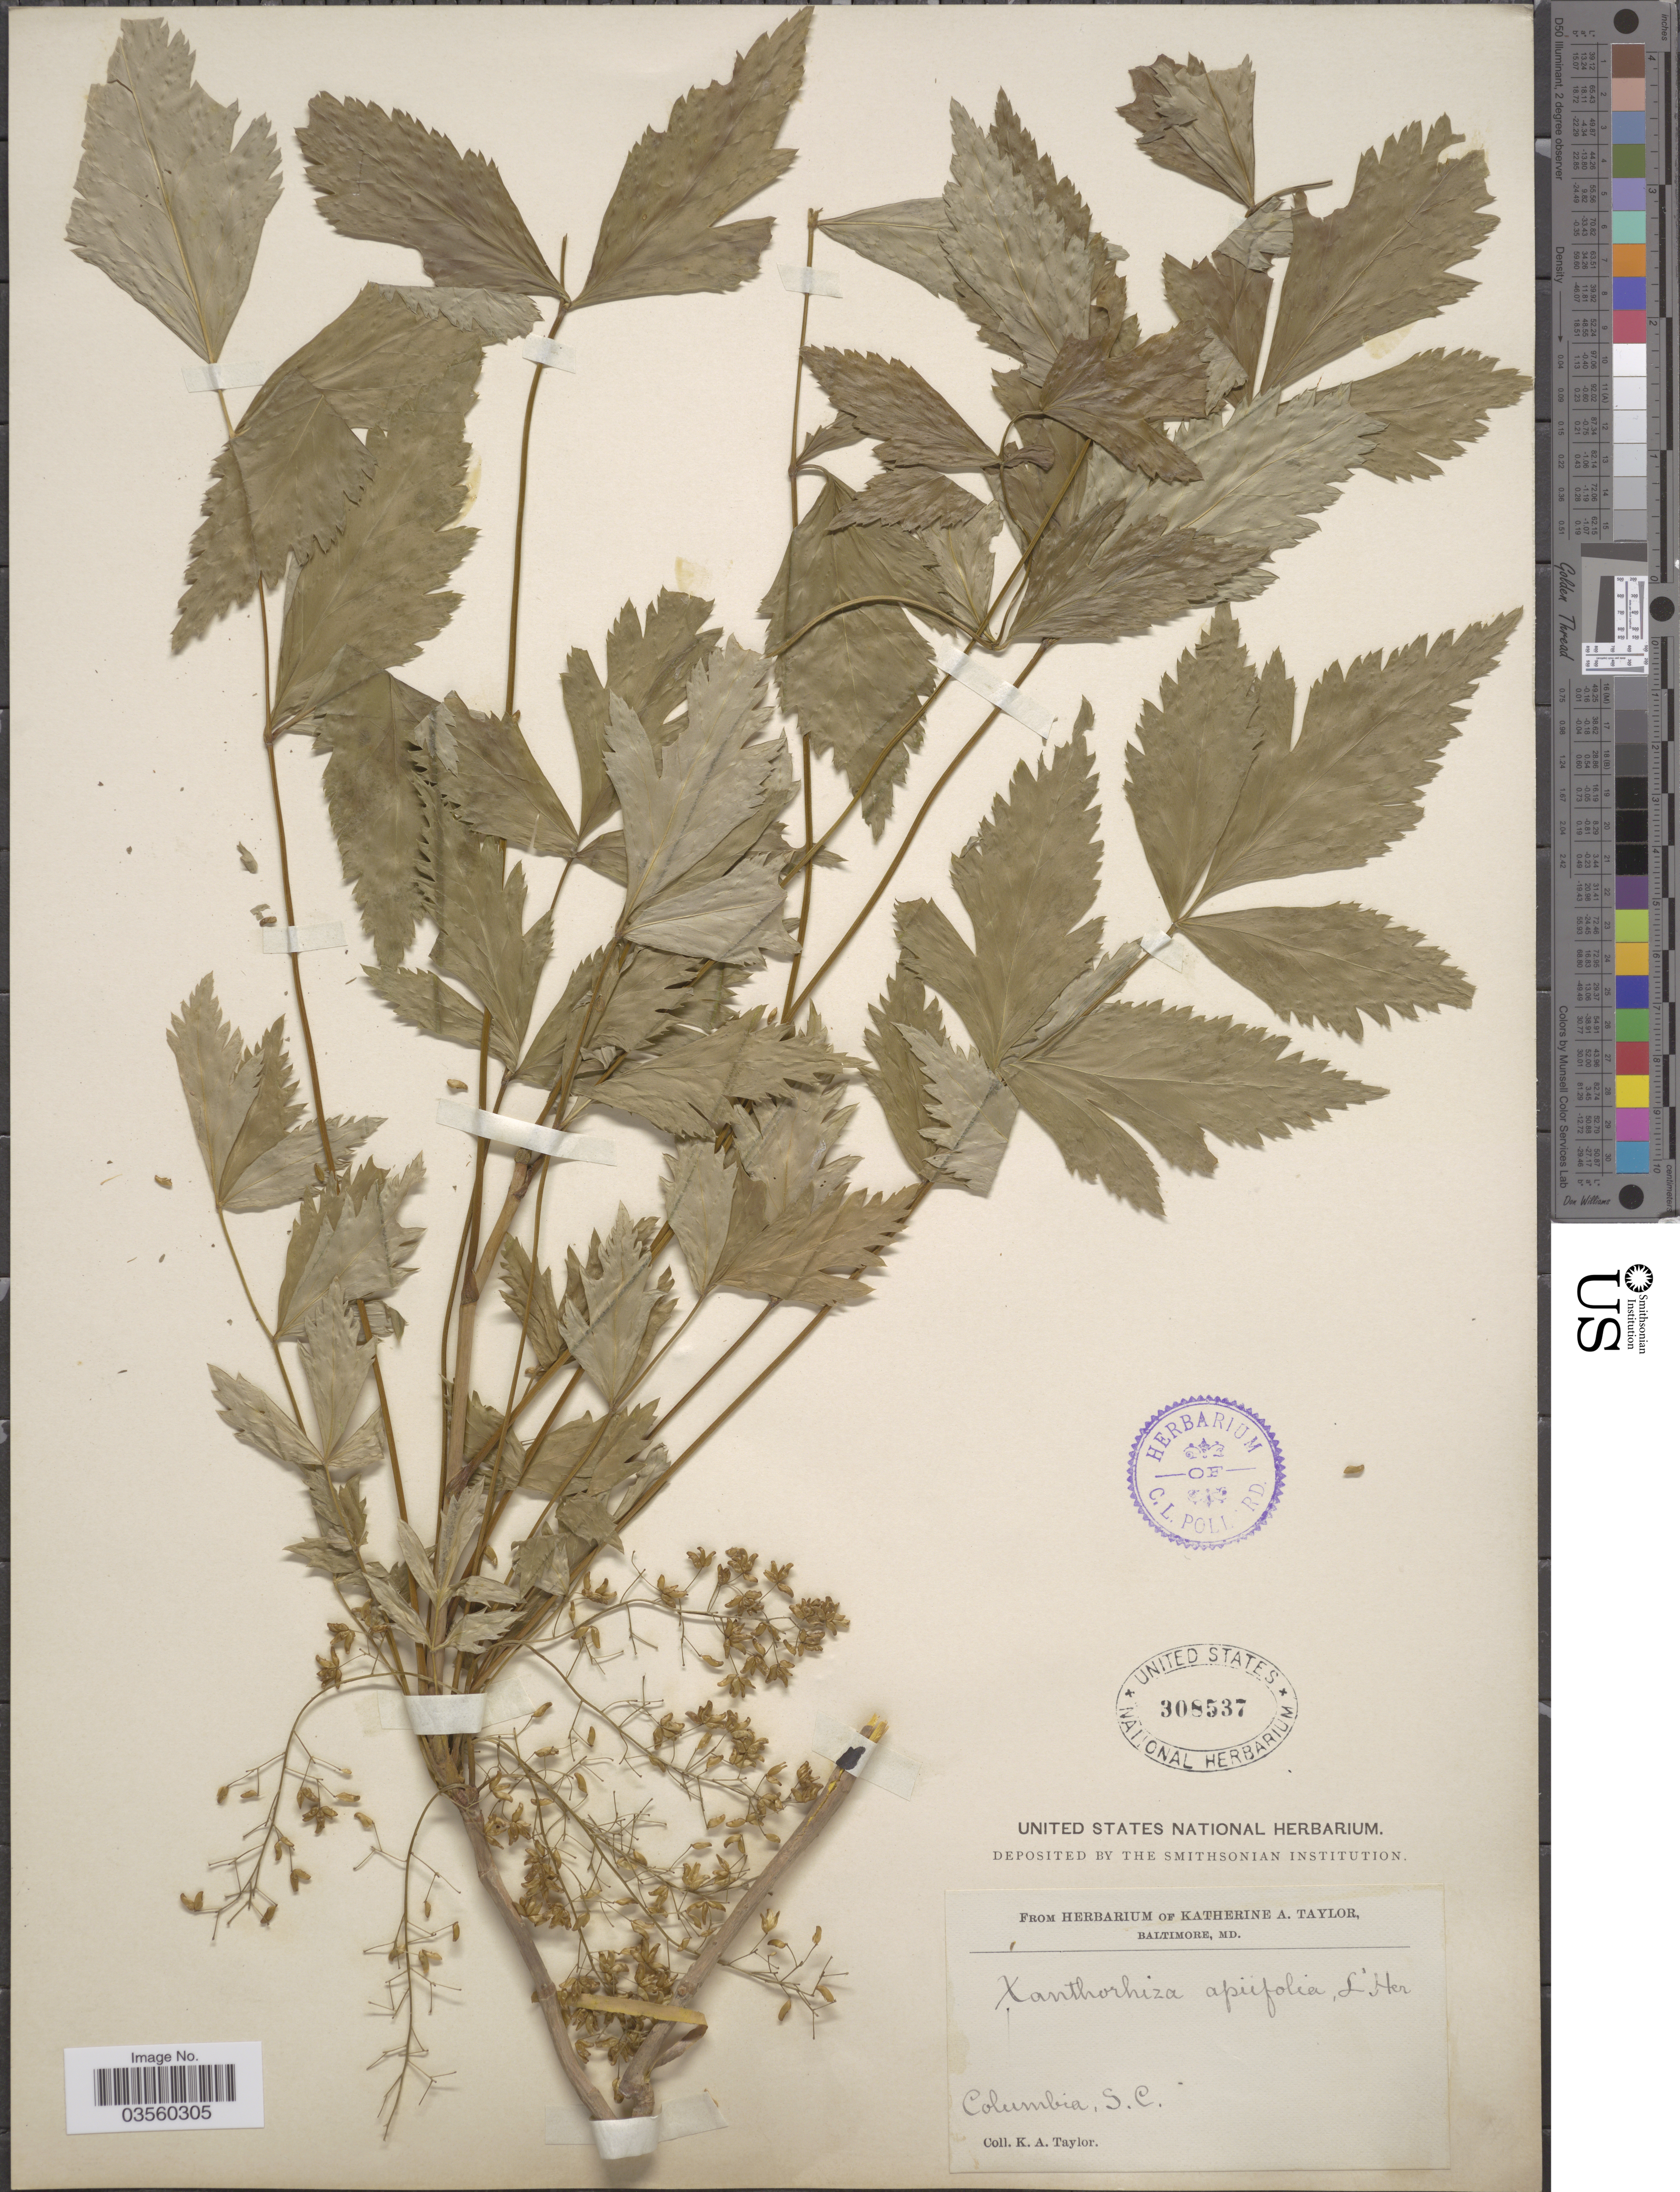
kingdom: Plantae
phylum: Tracheophyta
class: Magnoliopsida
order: Ranunculales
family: Ranunculaceae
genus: Xanthorhiza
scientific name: Xanthorhiza apiifolia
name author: L'Hér.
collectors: K. A. Taylor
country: United States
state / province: South Carolina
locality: Columbia.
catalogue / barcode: US 308537